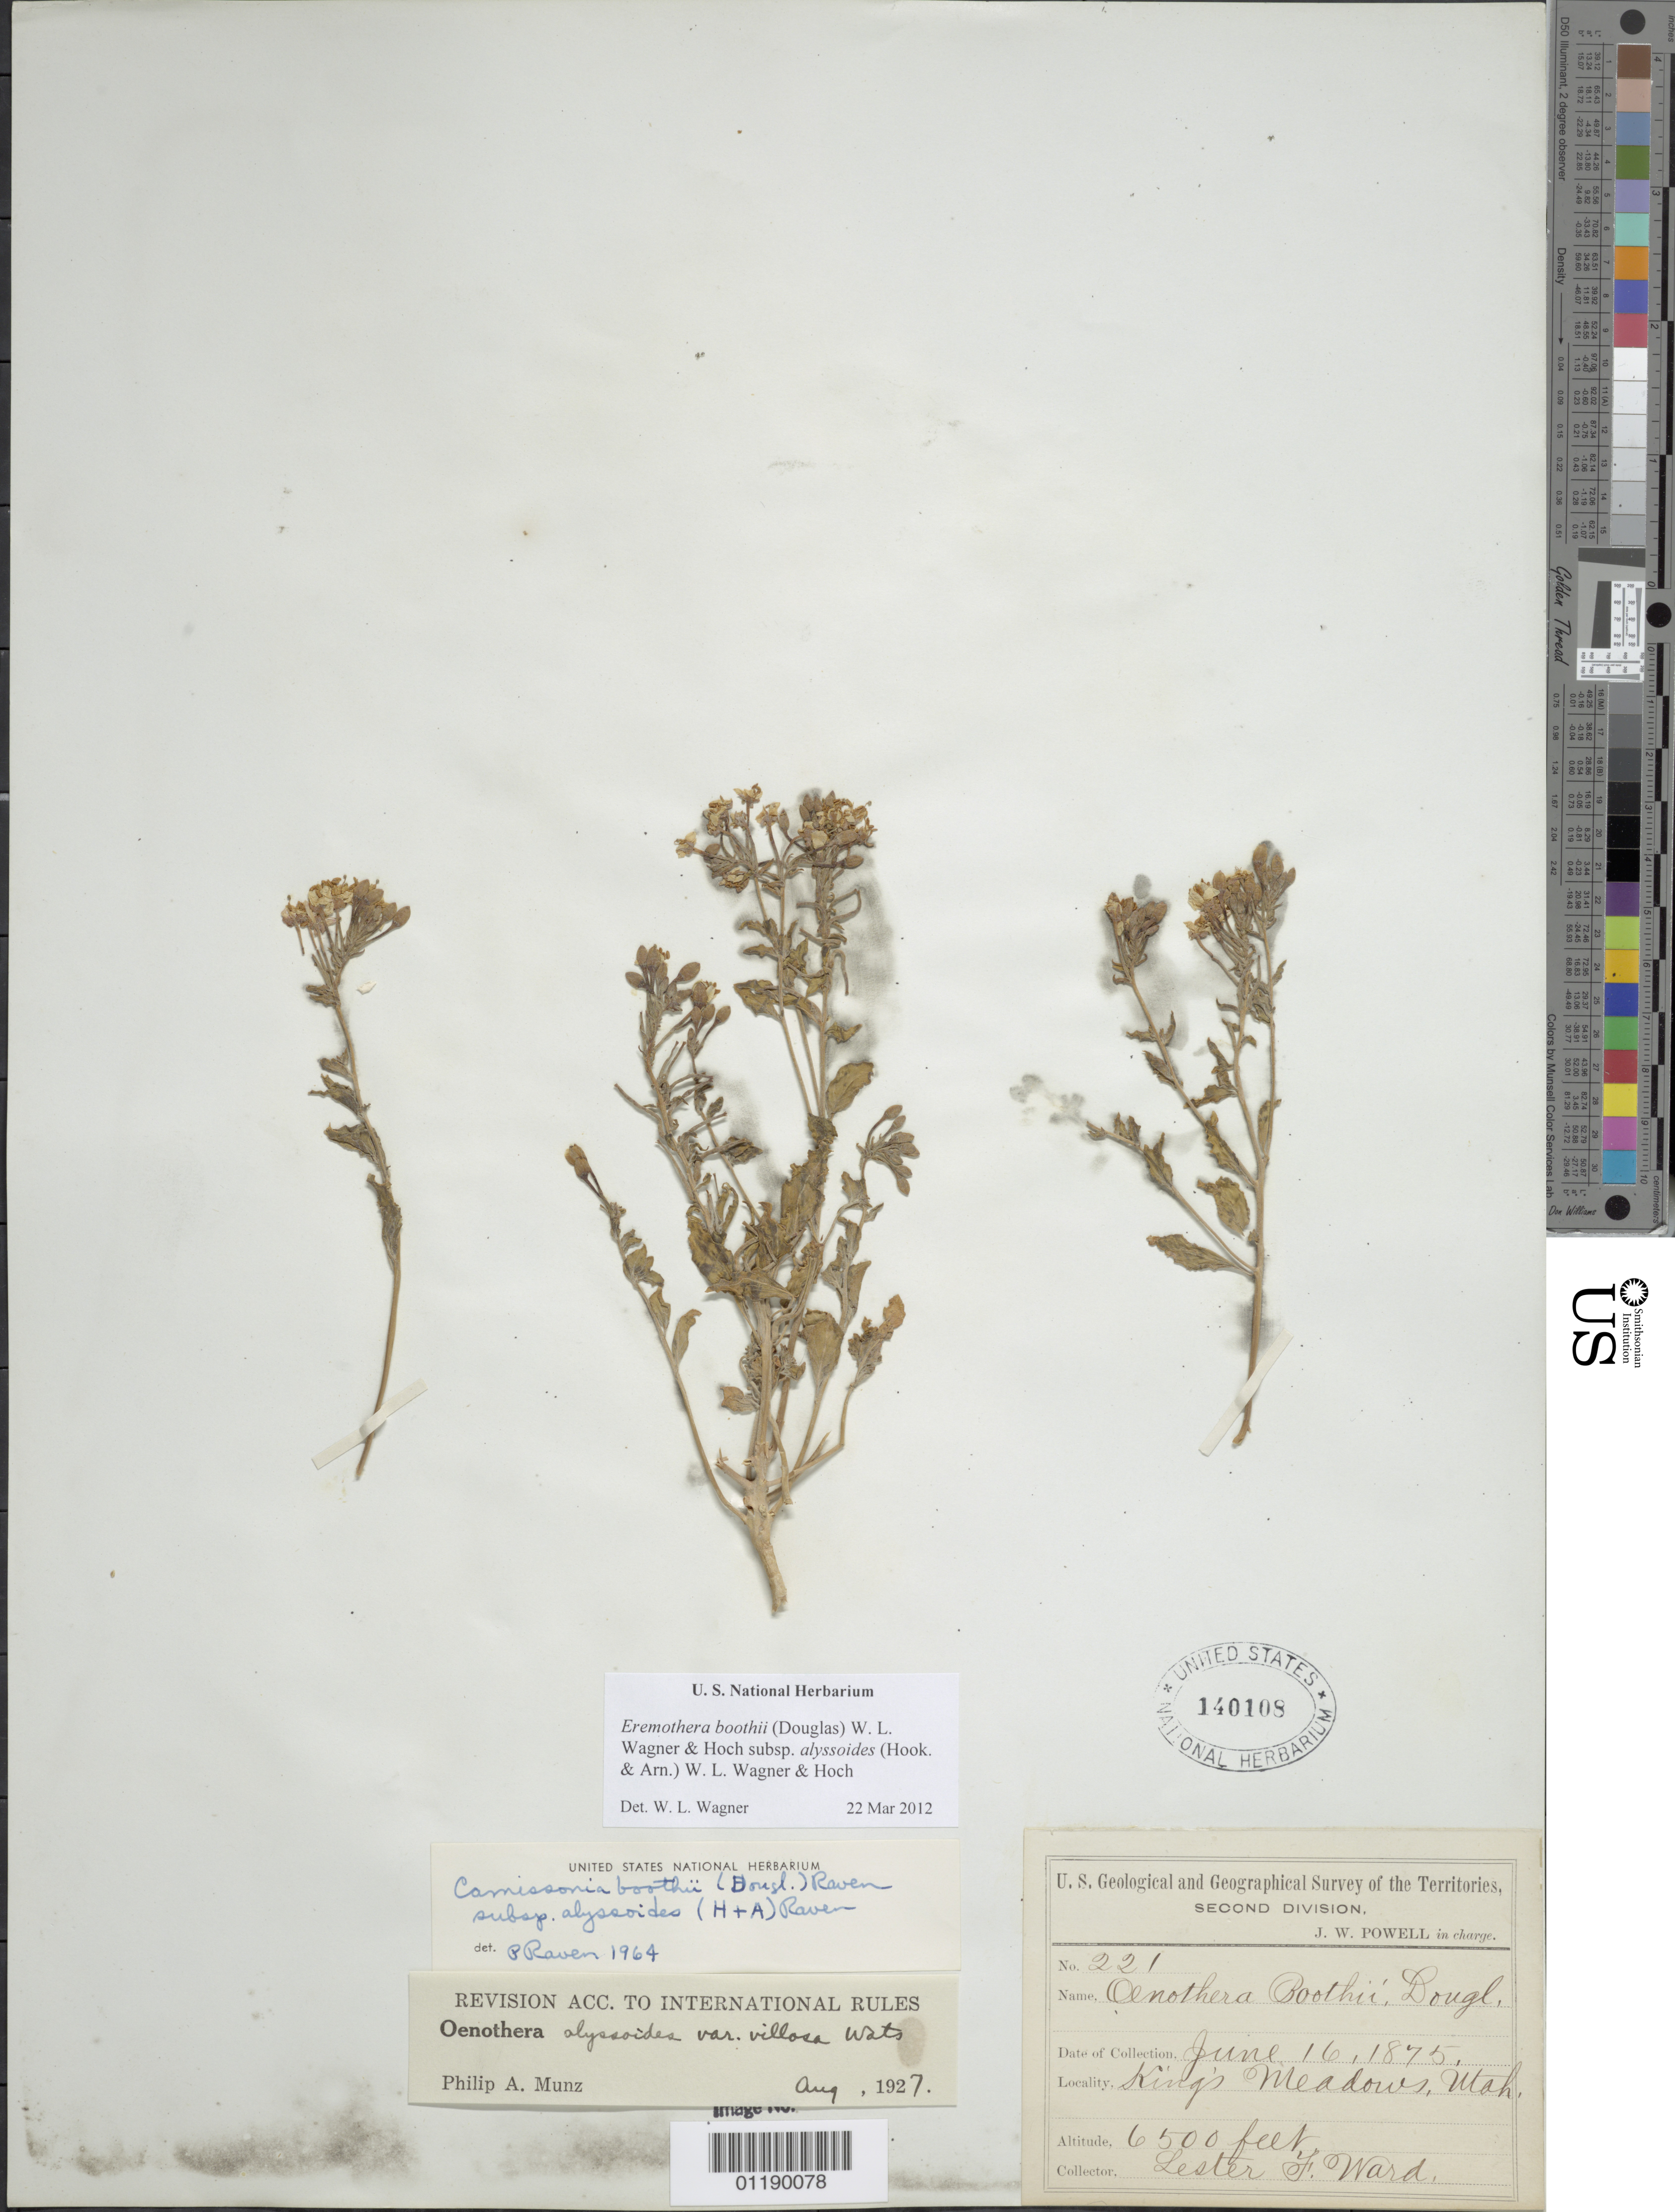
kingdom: Plantae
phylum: Tracheophyta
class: Magnoliopsida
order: Myrtales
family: Onagraceae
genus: Eremothera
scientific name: Eremothera boothii subsp. alyssoides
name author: (Hook. & Arn.) W.L. Wagner & Hoch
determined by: Wagner, W. L., (BOT), Smithsonian Institution - National Museum of Natural History (UNITED STATES)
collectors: L. F. Ward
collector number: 221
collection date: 1875-06-16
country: United States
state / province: Utah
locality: King's Meadows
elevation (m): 1981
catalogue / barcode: US 140108